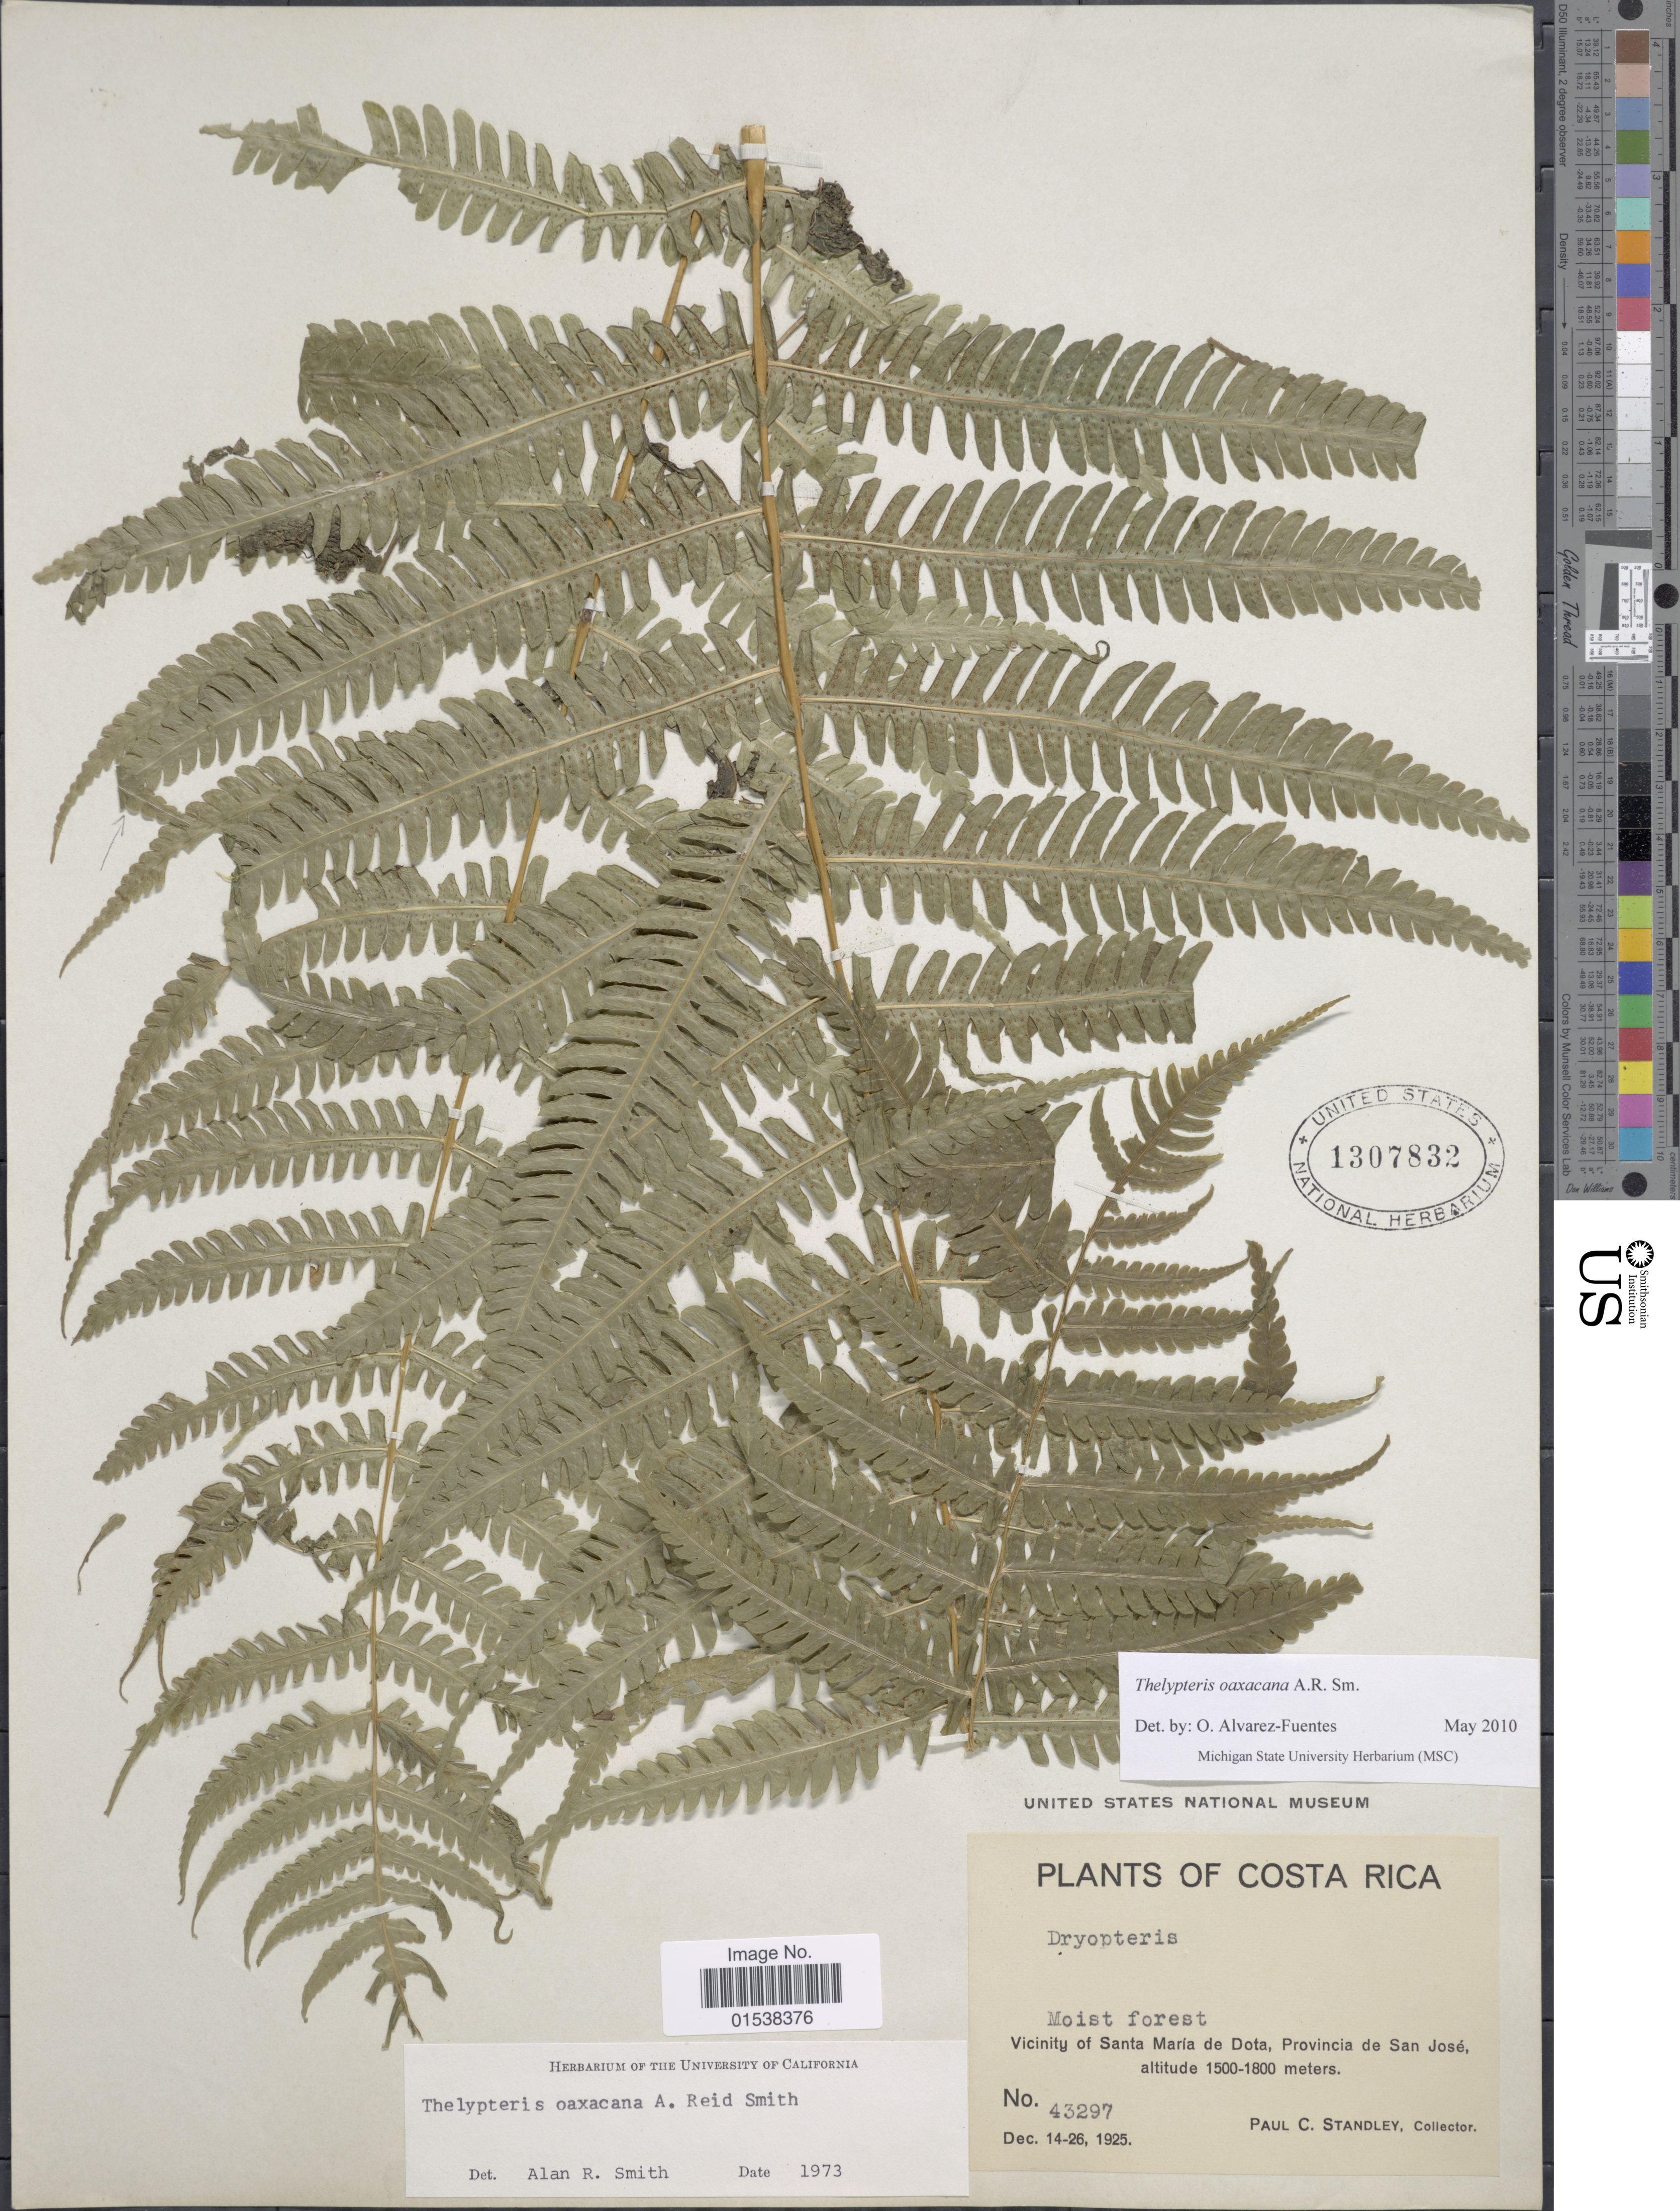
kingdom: Plantae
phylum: Tracheophyta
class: Polypodiopsida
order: Polypodiales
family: Thelypteridaceae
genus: Amauropelta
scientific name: Amauropelta oaxacana (A.R. Sm.) comb. nov., ined 2015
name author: (A.R. Sm.)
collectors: P. C. Standley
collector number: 43297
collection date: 1925-12-14/1925-12-26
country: Costa Rica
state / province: San José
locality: Vicinity of Santa Maria de Dota, Provincia de San Jose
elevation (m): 1500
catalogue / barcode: US 1307832